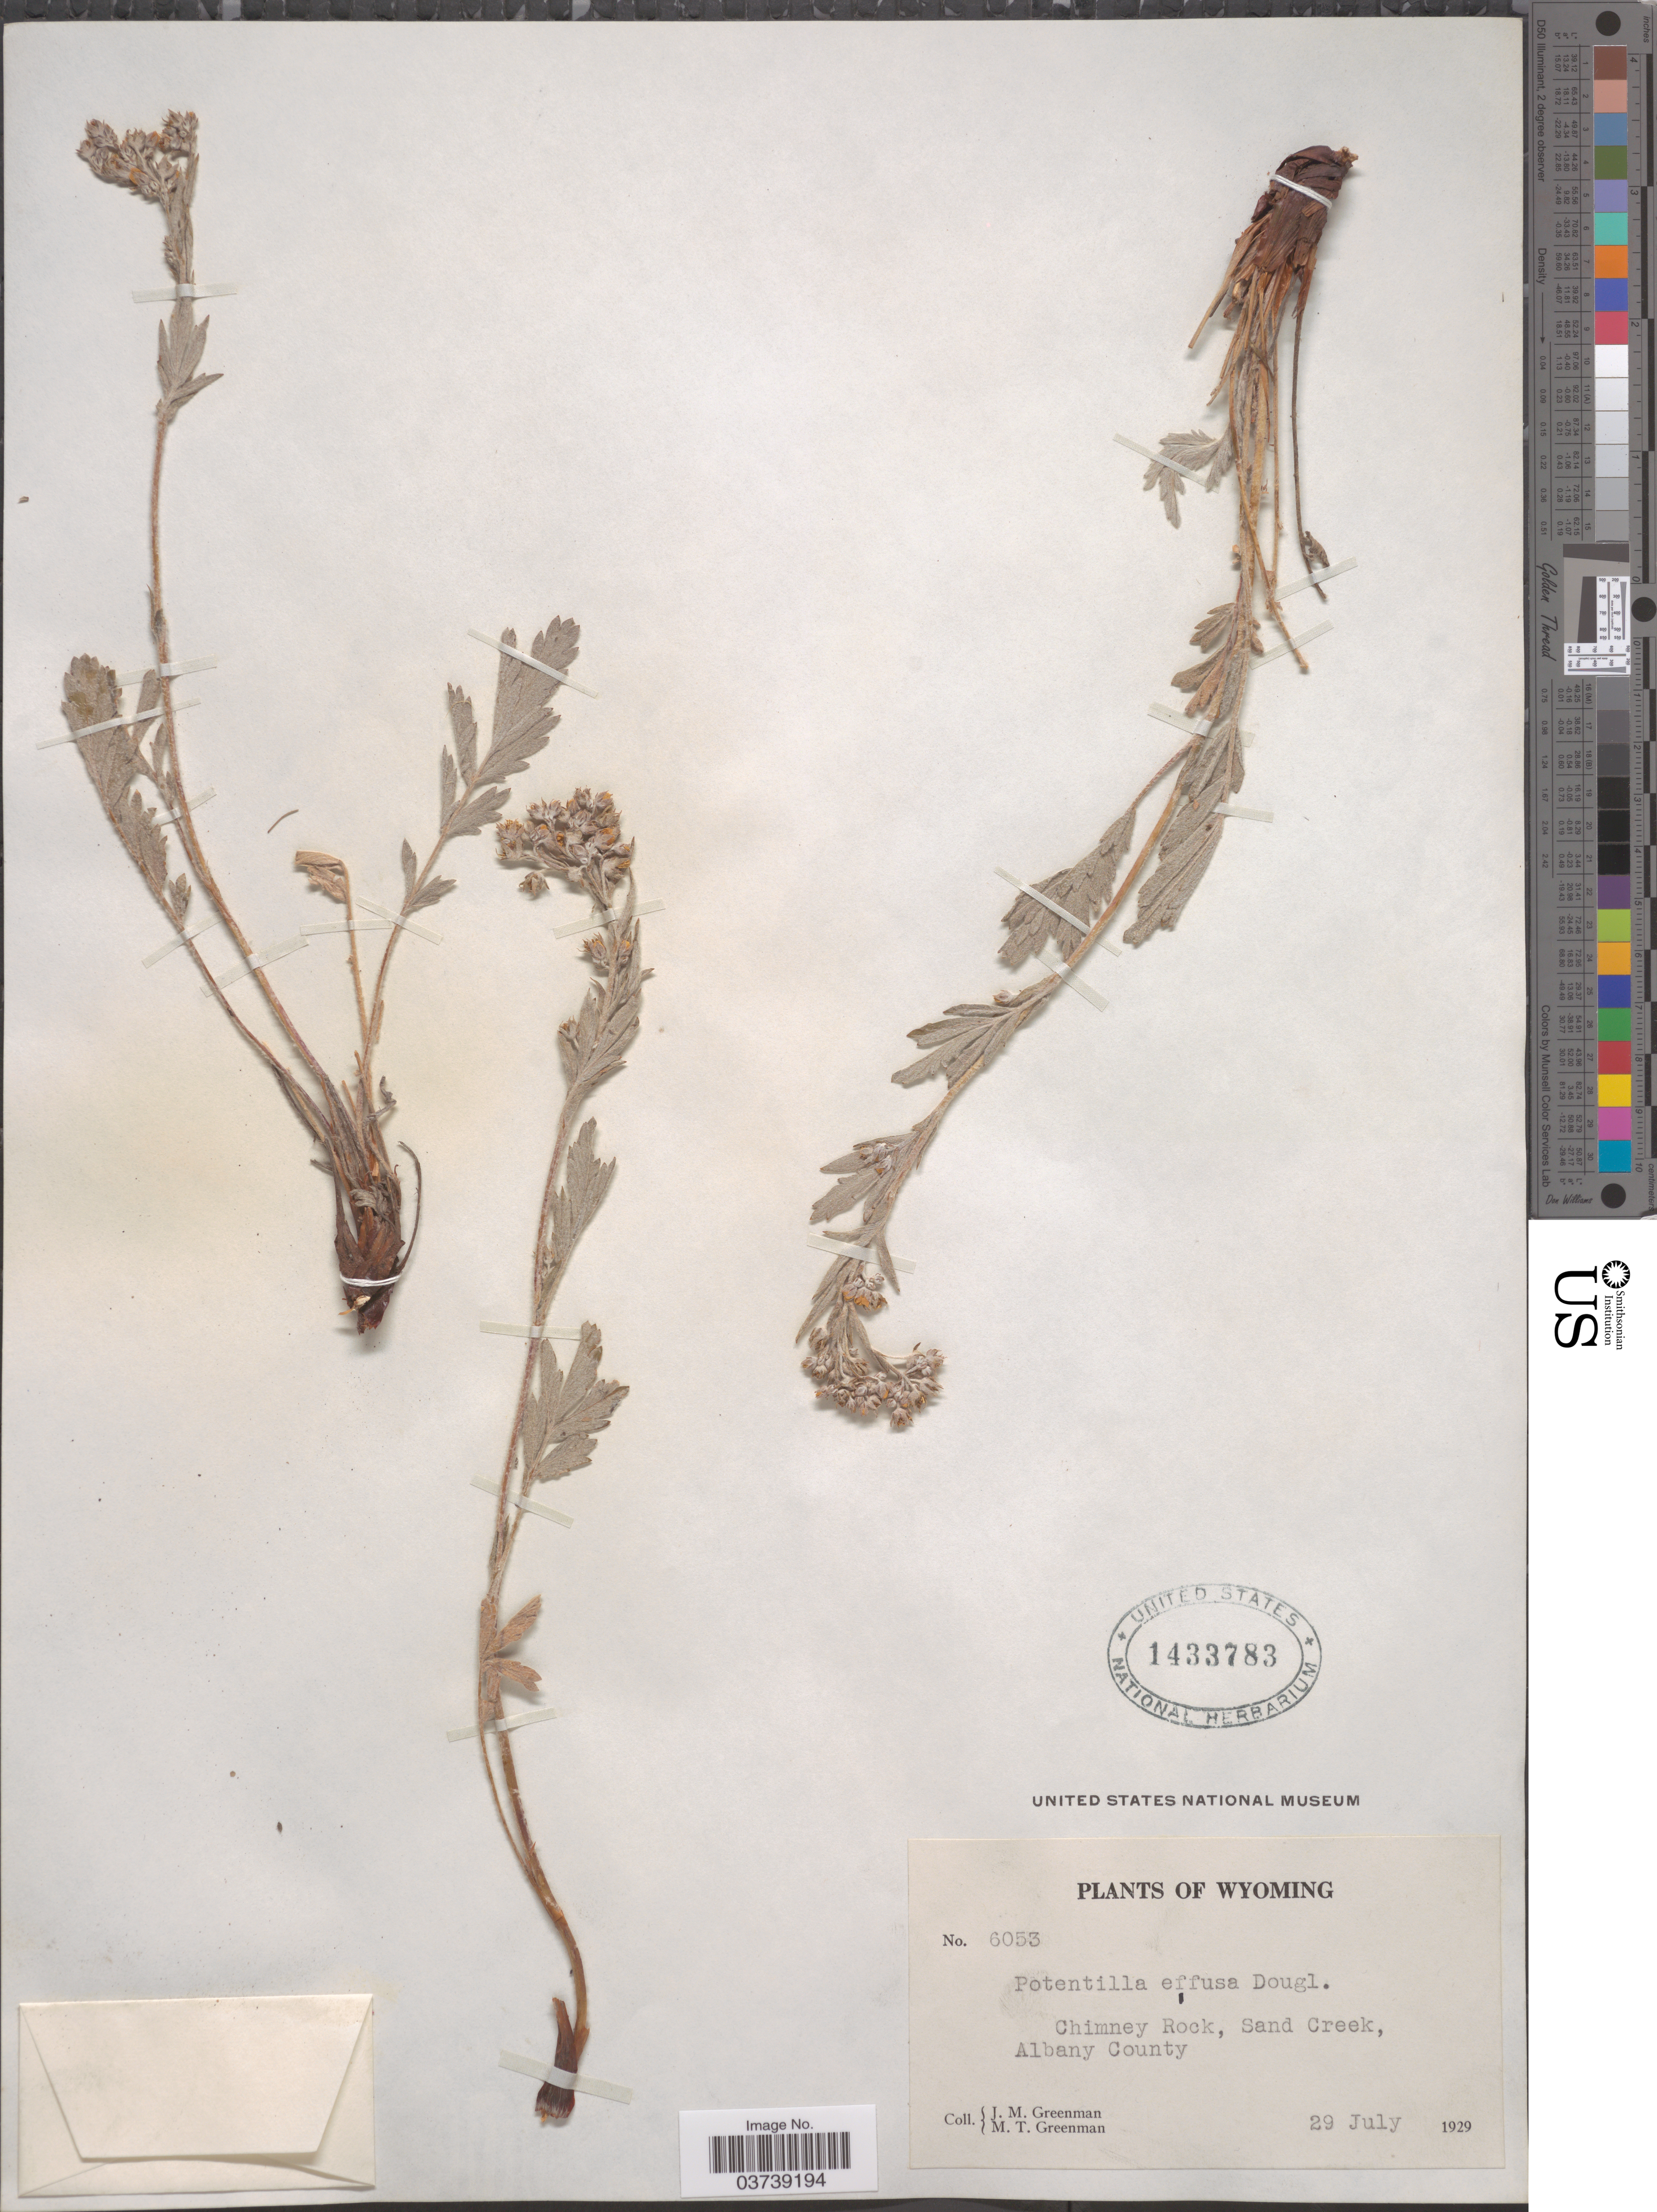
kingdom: Plantae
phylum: Tracheophyta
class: Magnoliopsida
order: Rosales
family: Rosaceae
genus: Potentilla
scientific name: Potentilla effusa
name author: Douglas ex Lehm.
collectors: J. M. Greenman & M. Greenman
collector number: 6053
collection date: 1929-07-29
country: United States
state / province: Wyoming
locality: Chimney Rock, Sand Creek, Albany County.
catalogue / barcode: US 1433783